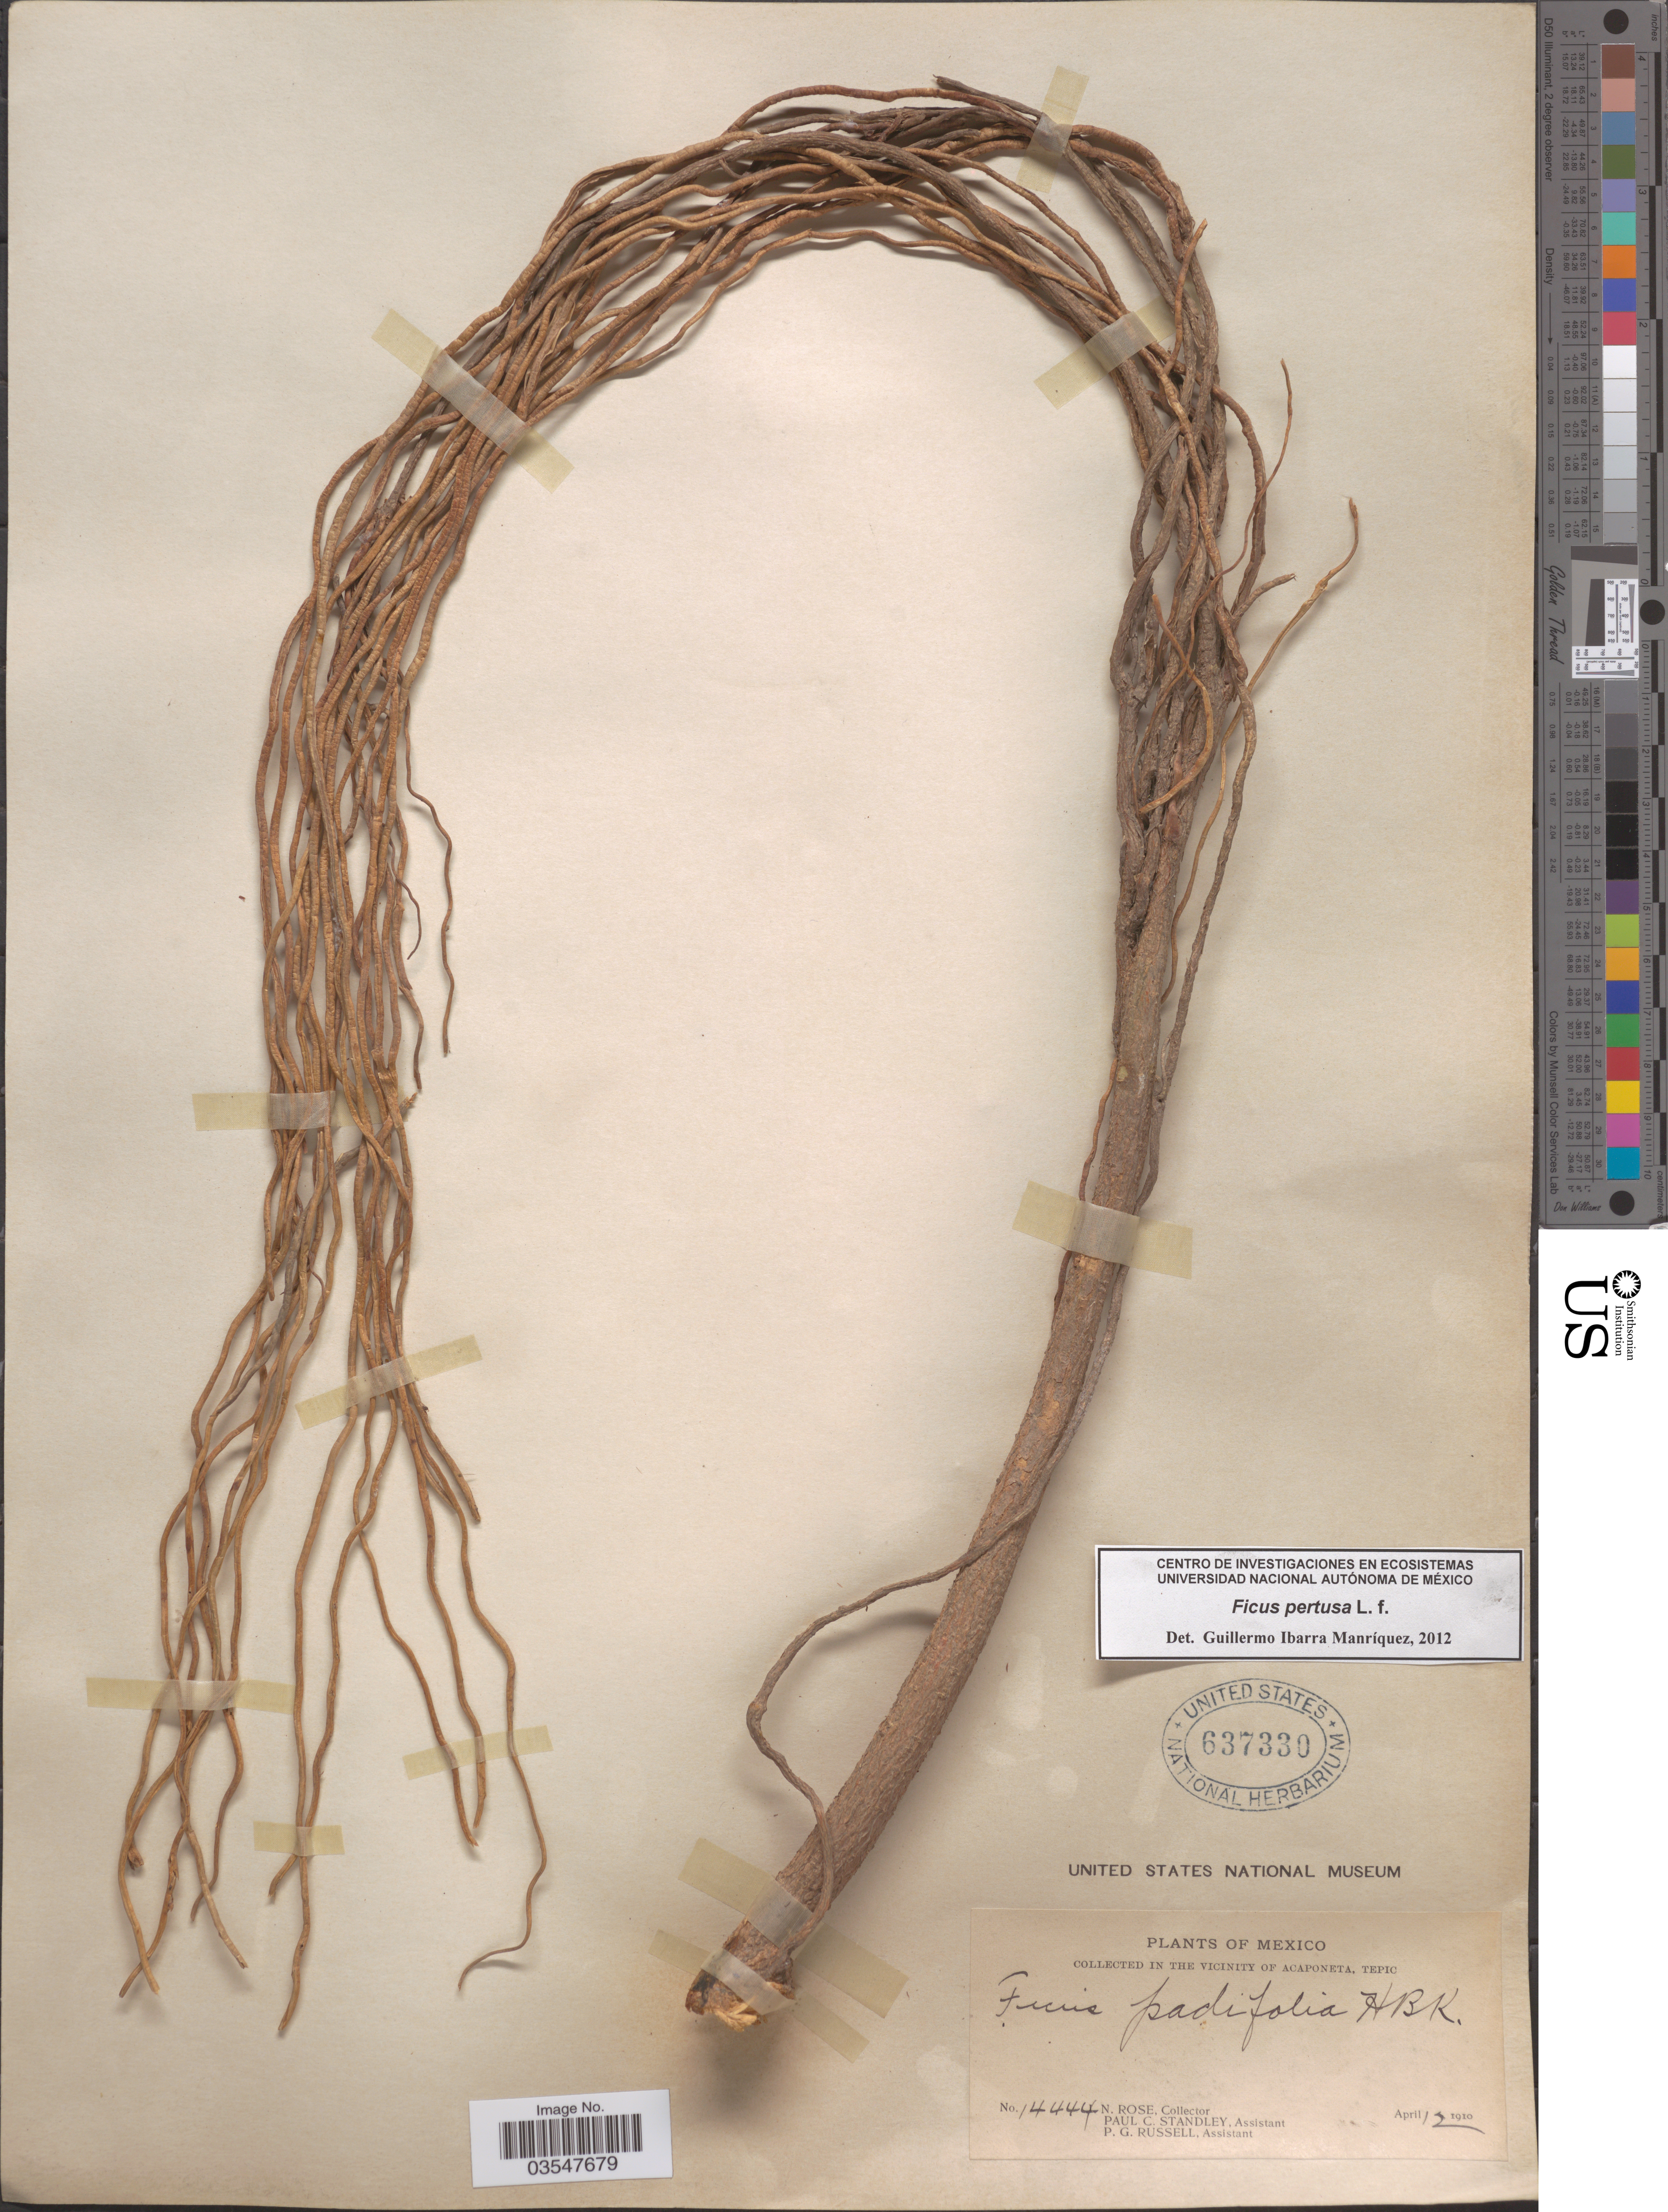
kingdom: Plantae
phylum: Tracheophyta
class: Magnoliopsida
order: Rosales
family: Moraceae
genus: Ficus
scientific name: Ficus pertusa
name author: L. f.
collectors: J. N. Rose, P. C. Standley & P. G. Russell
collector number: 14444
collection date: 1910-04-12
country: Mexico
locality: In the vicinity of Acaponeta, Tepic.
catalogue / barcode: US 637330